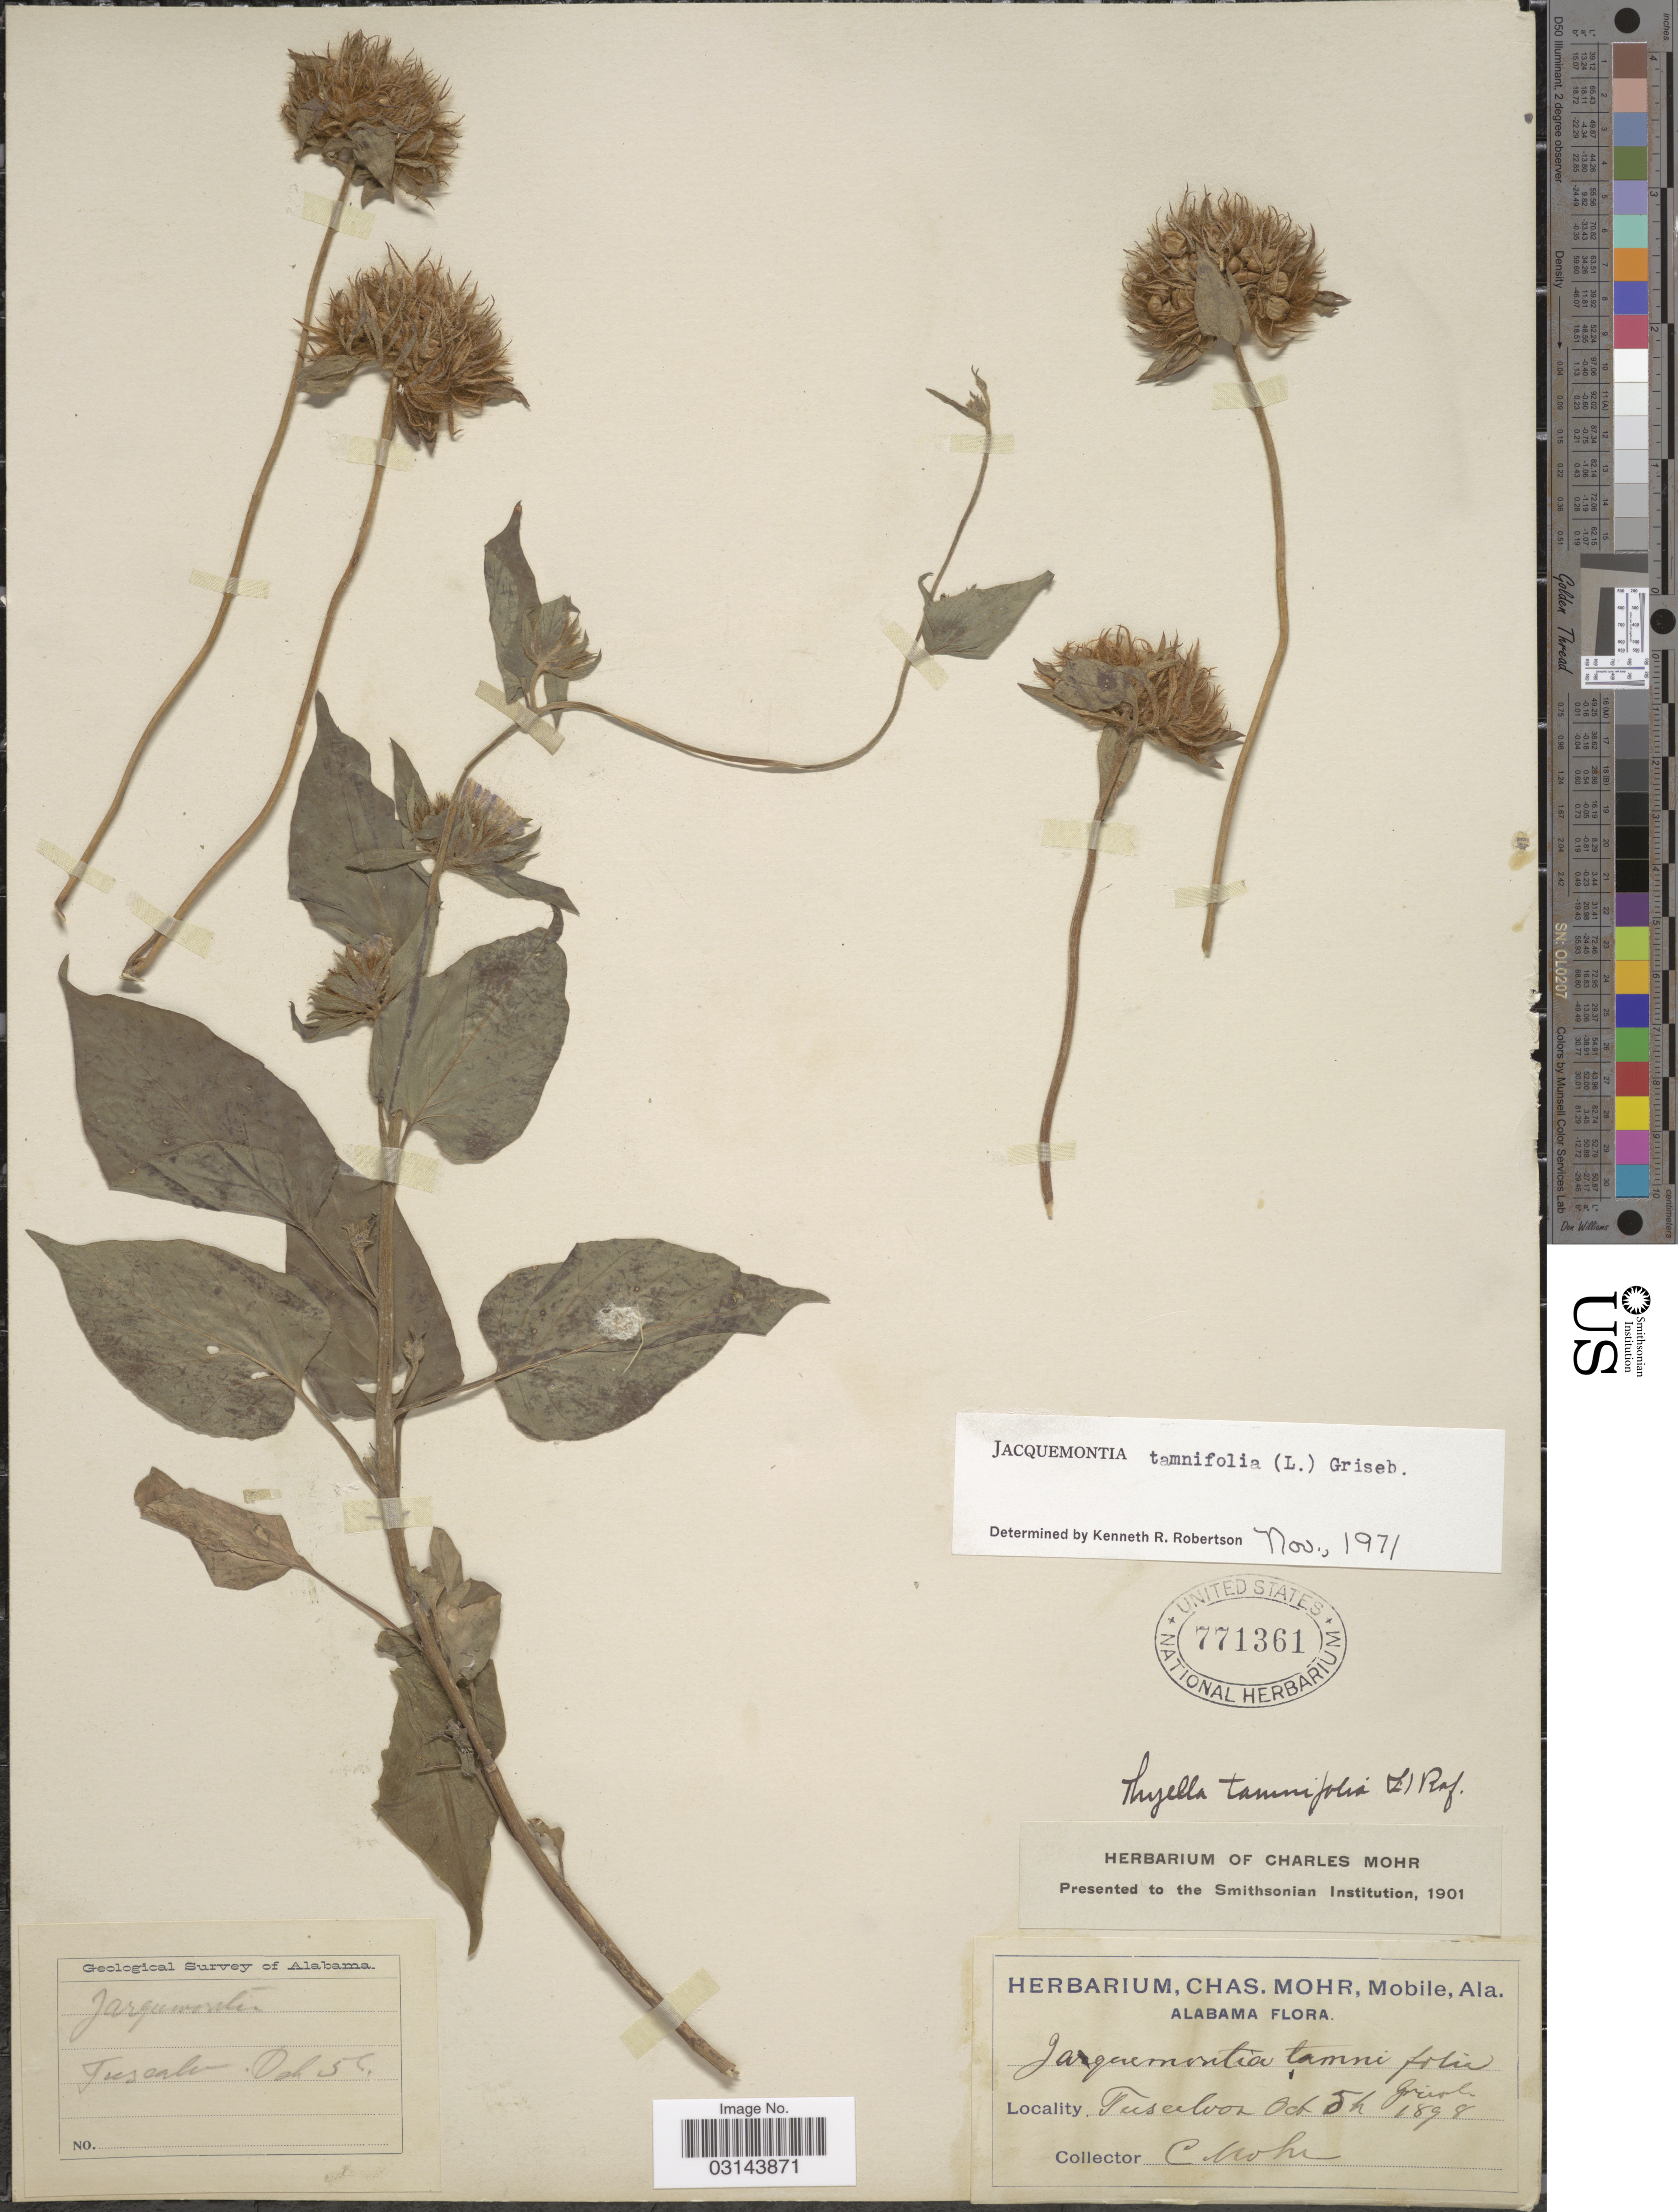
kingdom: Plantae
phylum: Tracheophyta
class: Magnoliopsida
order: Solanales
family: Convolvulaceae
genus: Jacquemontia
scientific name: Jacquemontia tamnifolia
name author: (L.) Griseb.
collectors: Mohr, C. T. (herbarium)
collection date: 1898-10-05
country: United States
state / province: Alabama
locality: Tuscaloosa.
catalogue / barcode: US 771361